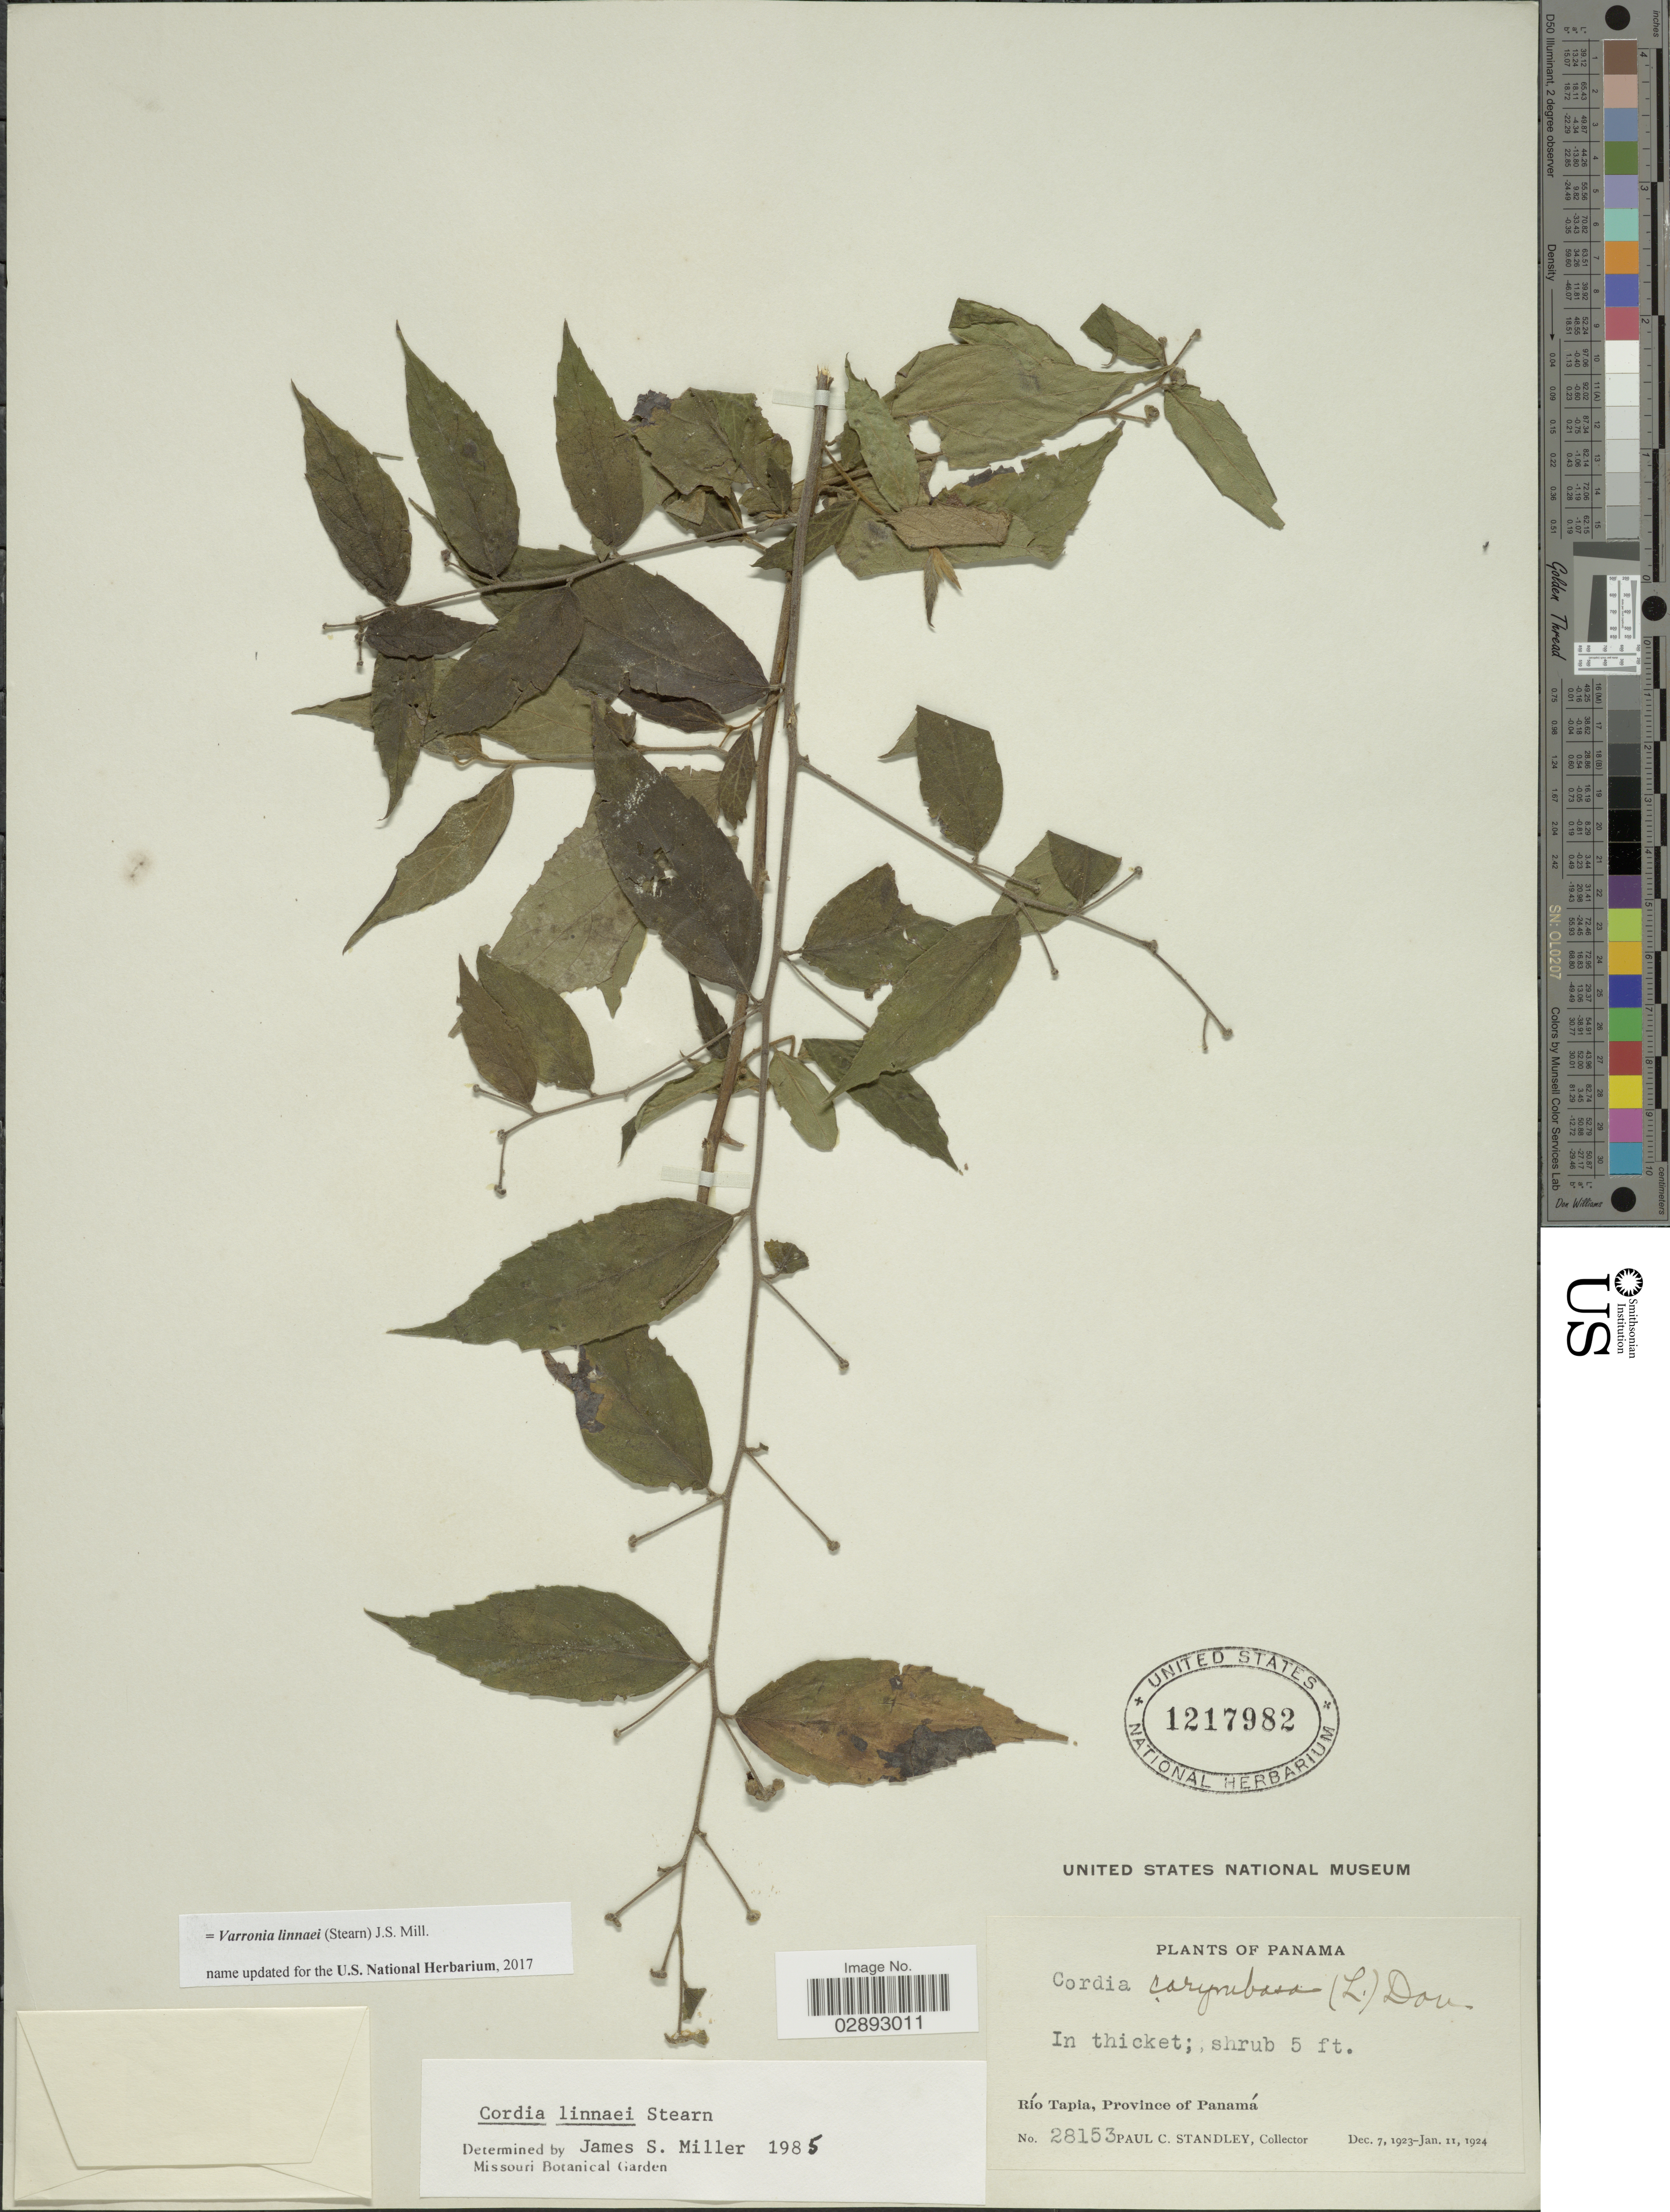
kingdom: Plantae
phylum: Tracheophyta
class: Magnoliopsida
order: Boraginales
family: Cordiaceae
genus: Varronia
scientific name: Varronia linnaei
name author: (Stearn) J.S. Mill.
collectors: P. C. Standley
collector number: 28153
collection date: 1923-12-07/1924-01-11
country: Panama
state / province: Panamá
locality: Río Tapia, Province of Panamá.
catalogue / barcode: US 1217982